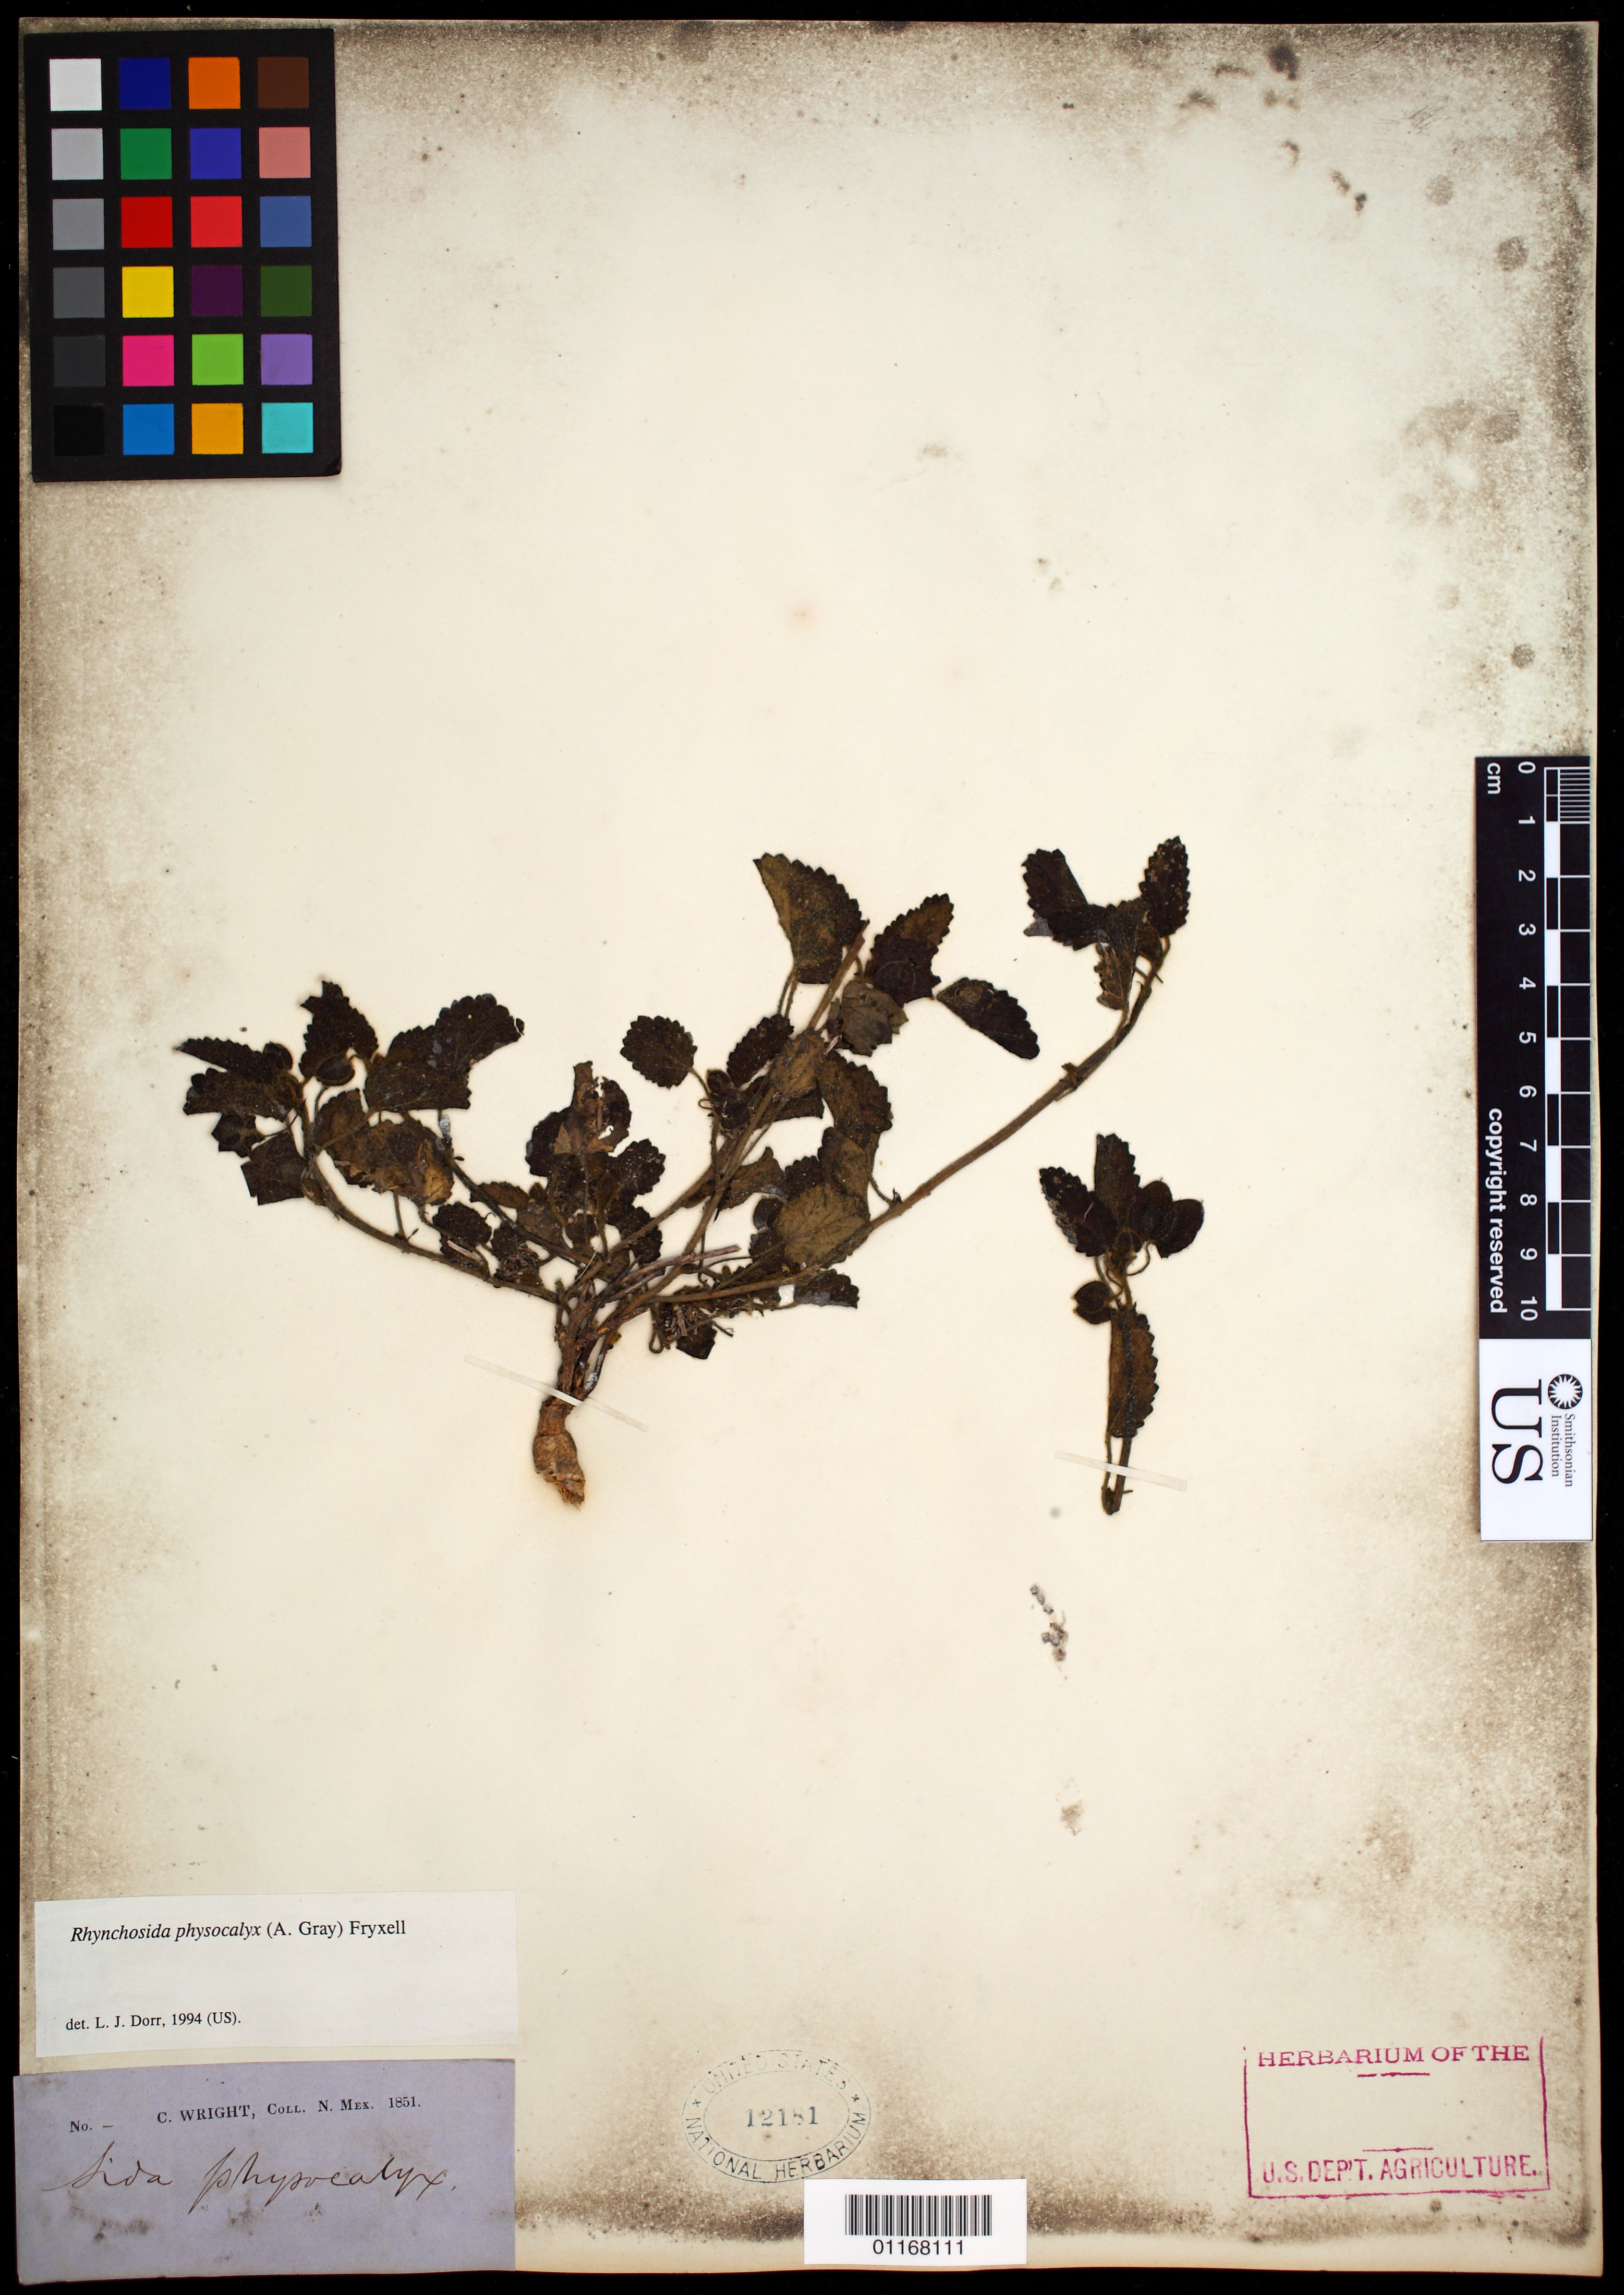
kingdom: Plantae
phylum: Tracheophyta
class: Magnoliopsida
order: Malvales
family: Malvaceae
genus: Rhynchosida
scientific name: Rhynchosida physocalyx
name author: (A. Gray) Fryxell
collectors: C. Wright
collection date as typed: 1851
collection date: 1851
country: United States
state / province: New Mexico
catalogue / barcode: US 12181